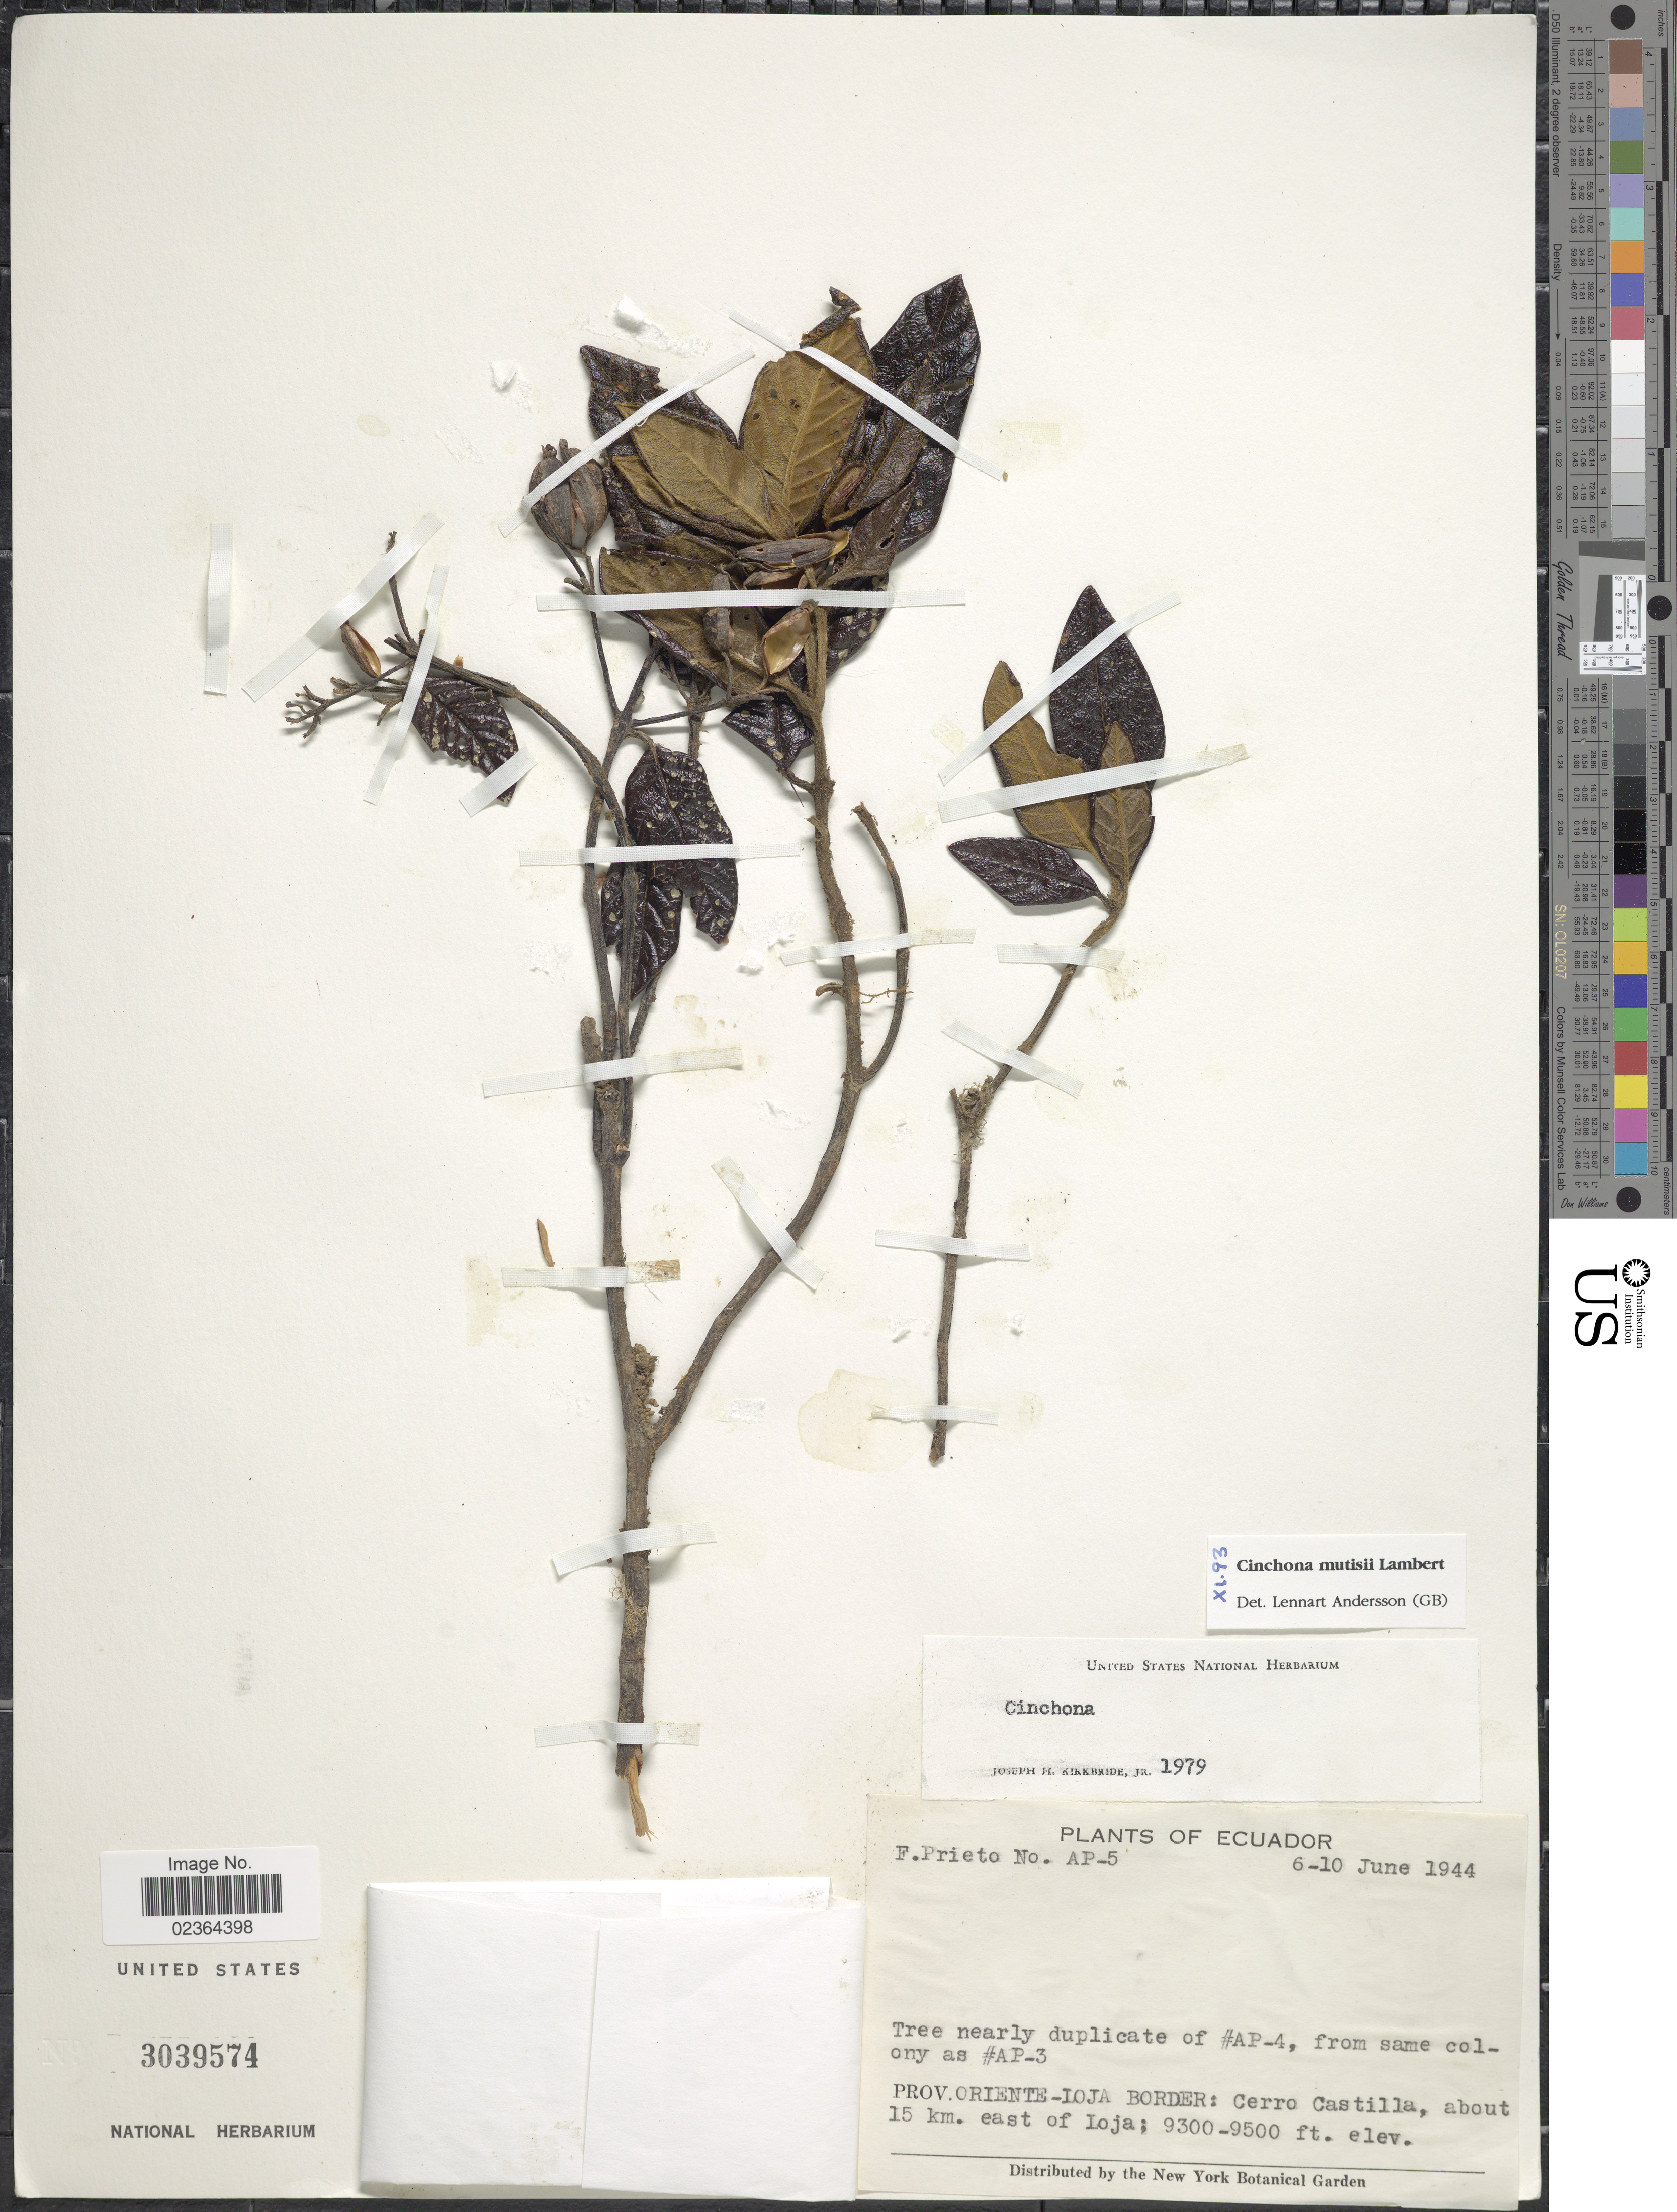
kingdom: Plantae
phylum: Tracheophyta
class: Magnoliopsida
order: Gentianales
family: Rubiaceae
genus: Cinchona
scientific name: Cinchona mutisii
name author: Lamb.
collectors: F. Prieto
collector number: AP-5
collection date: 1944-06-06/1944-06-10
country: Ecuador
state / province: Loja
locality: Prov. Oriente-Loja Border: Cerro Castilla, about 15 km. east of Loja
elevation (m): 2835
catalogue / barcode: US 3039574